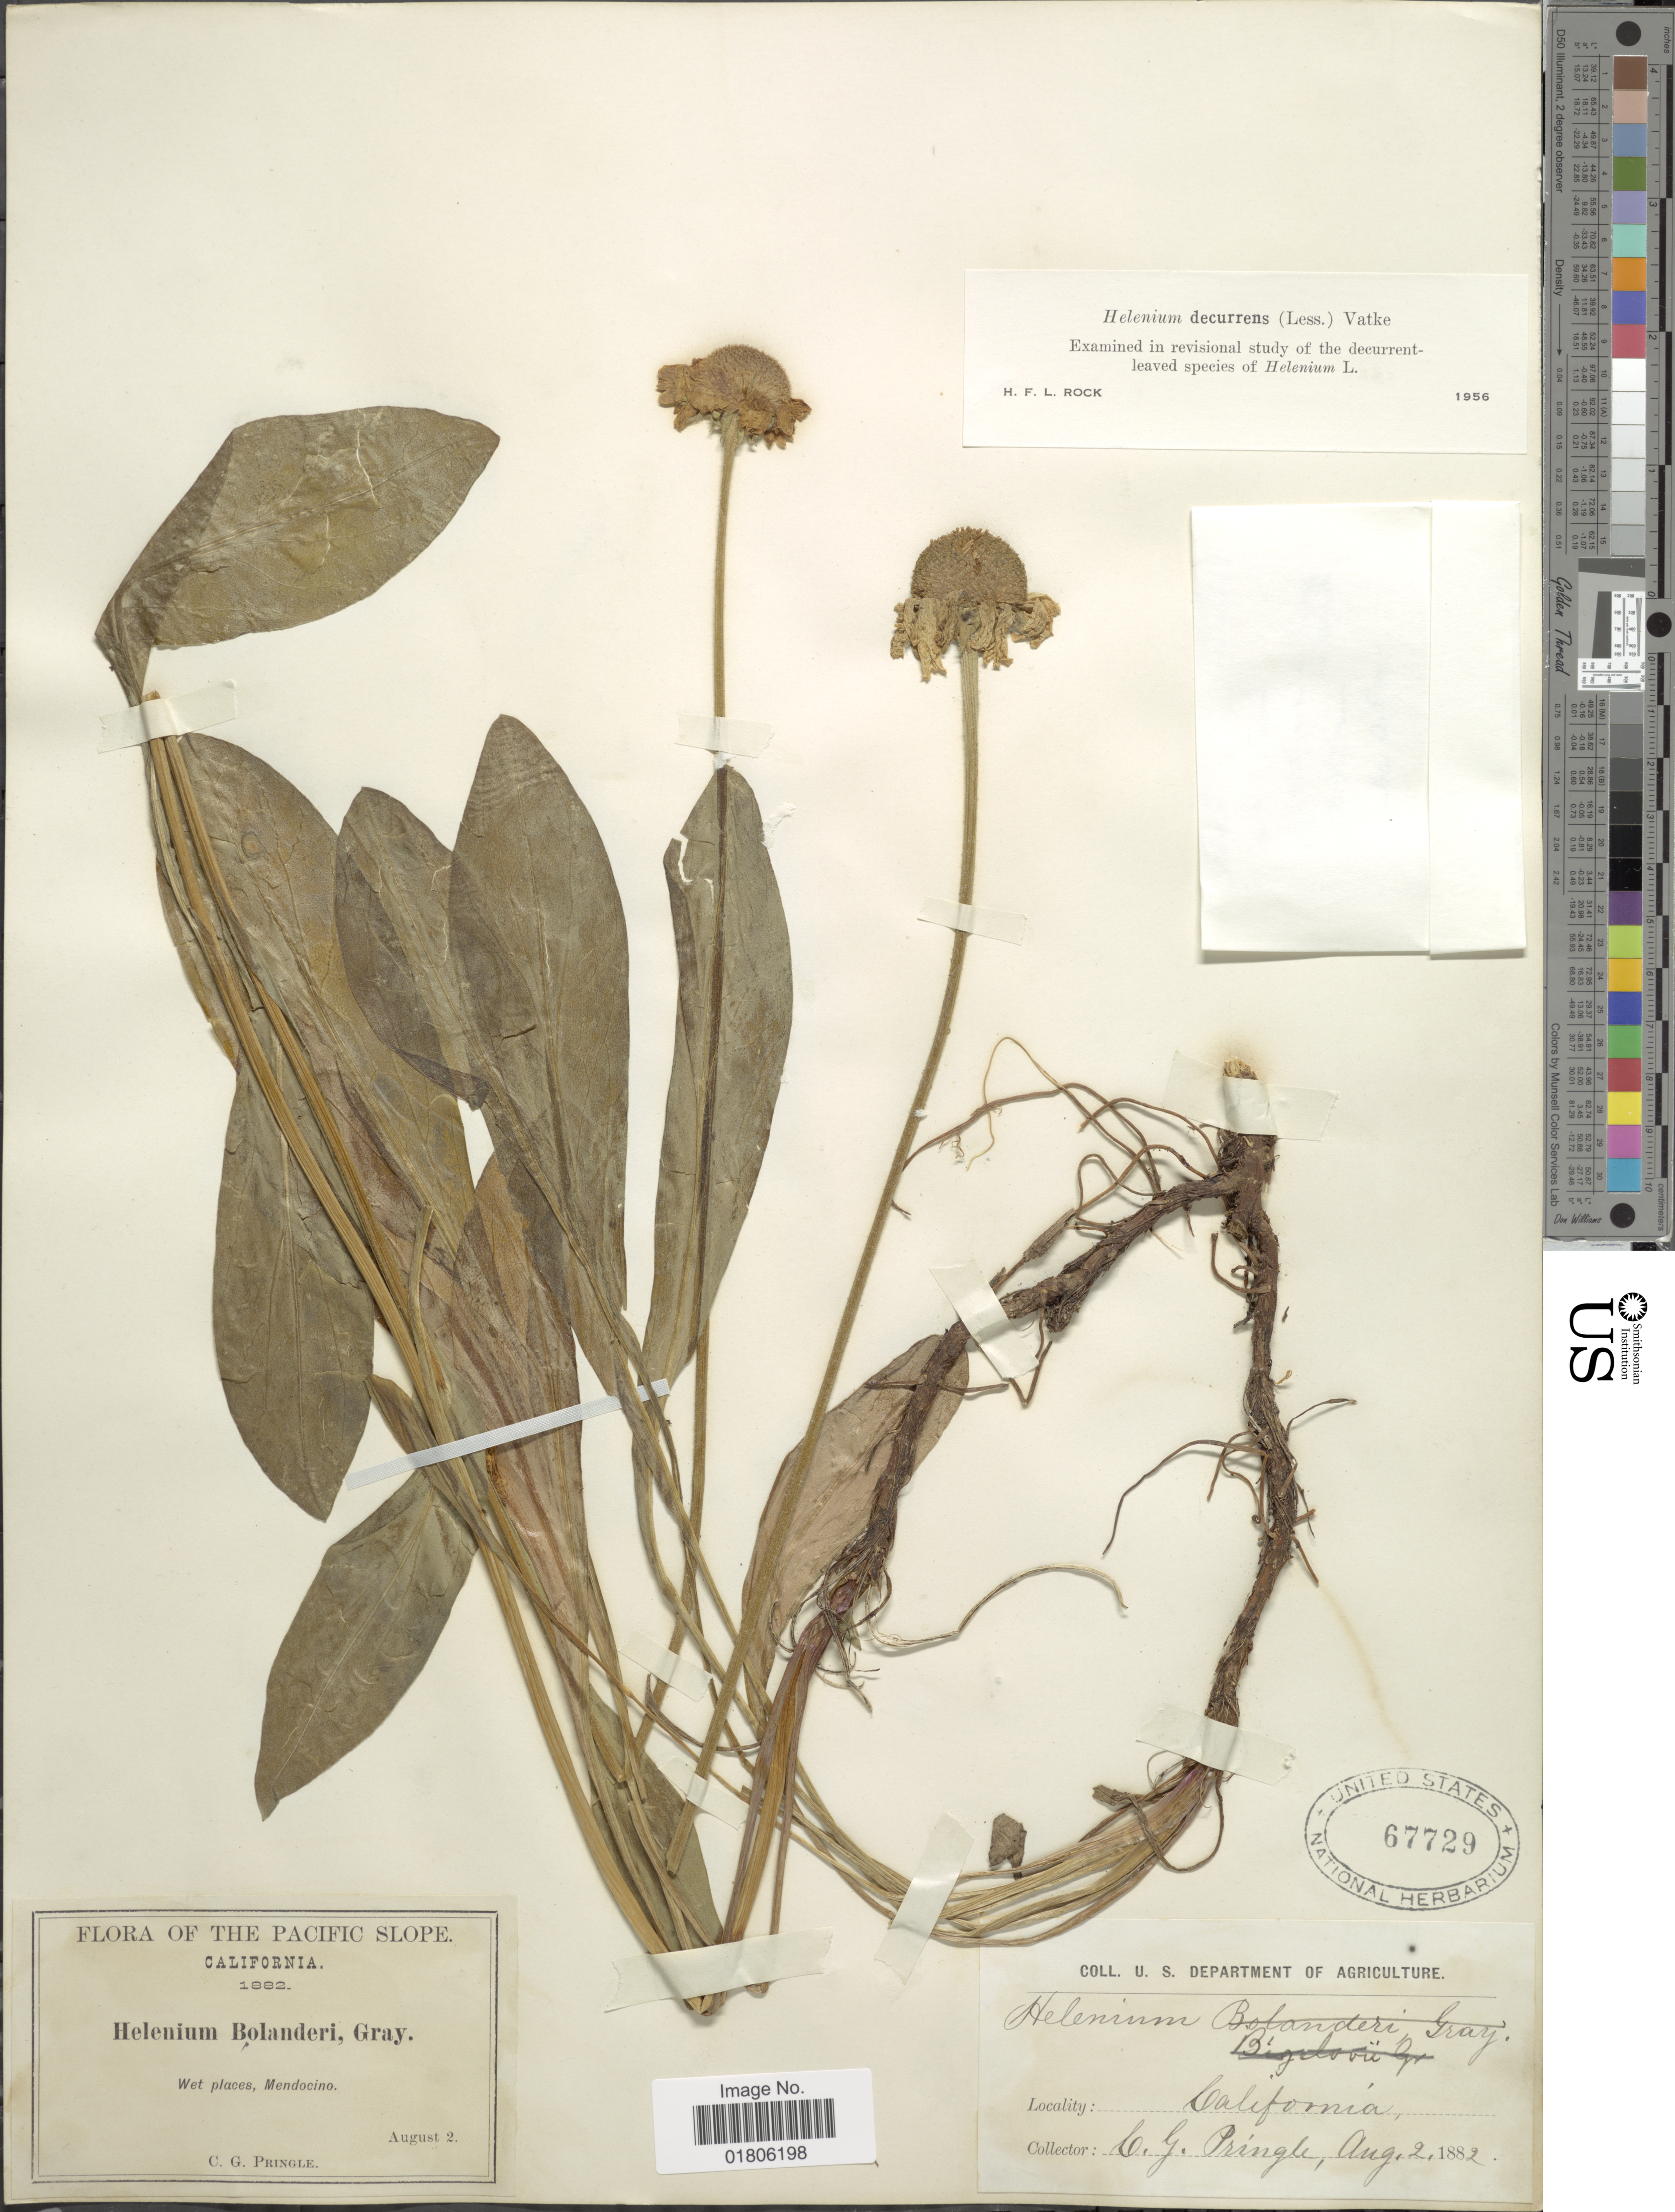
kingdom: Plantae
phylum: Tracheophyta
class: Magnoliopsida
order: Asterales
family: Asteraceae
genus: Helenium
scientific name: Helenium bolanderi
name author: A. Gray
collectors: C. G. Pringle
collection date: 1882-08-02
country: United States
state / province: California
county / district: Mendocino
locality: Mendocino, Pacific Slope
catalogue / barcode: US 67729